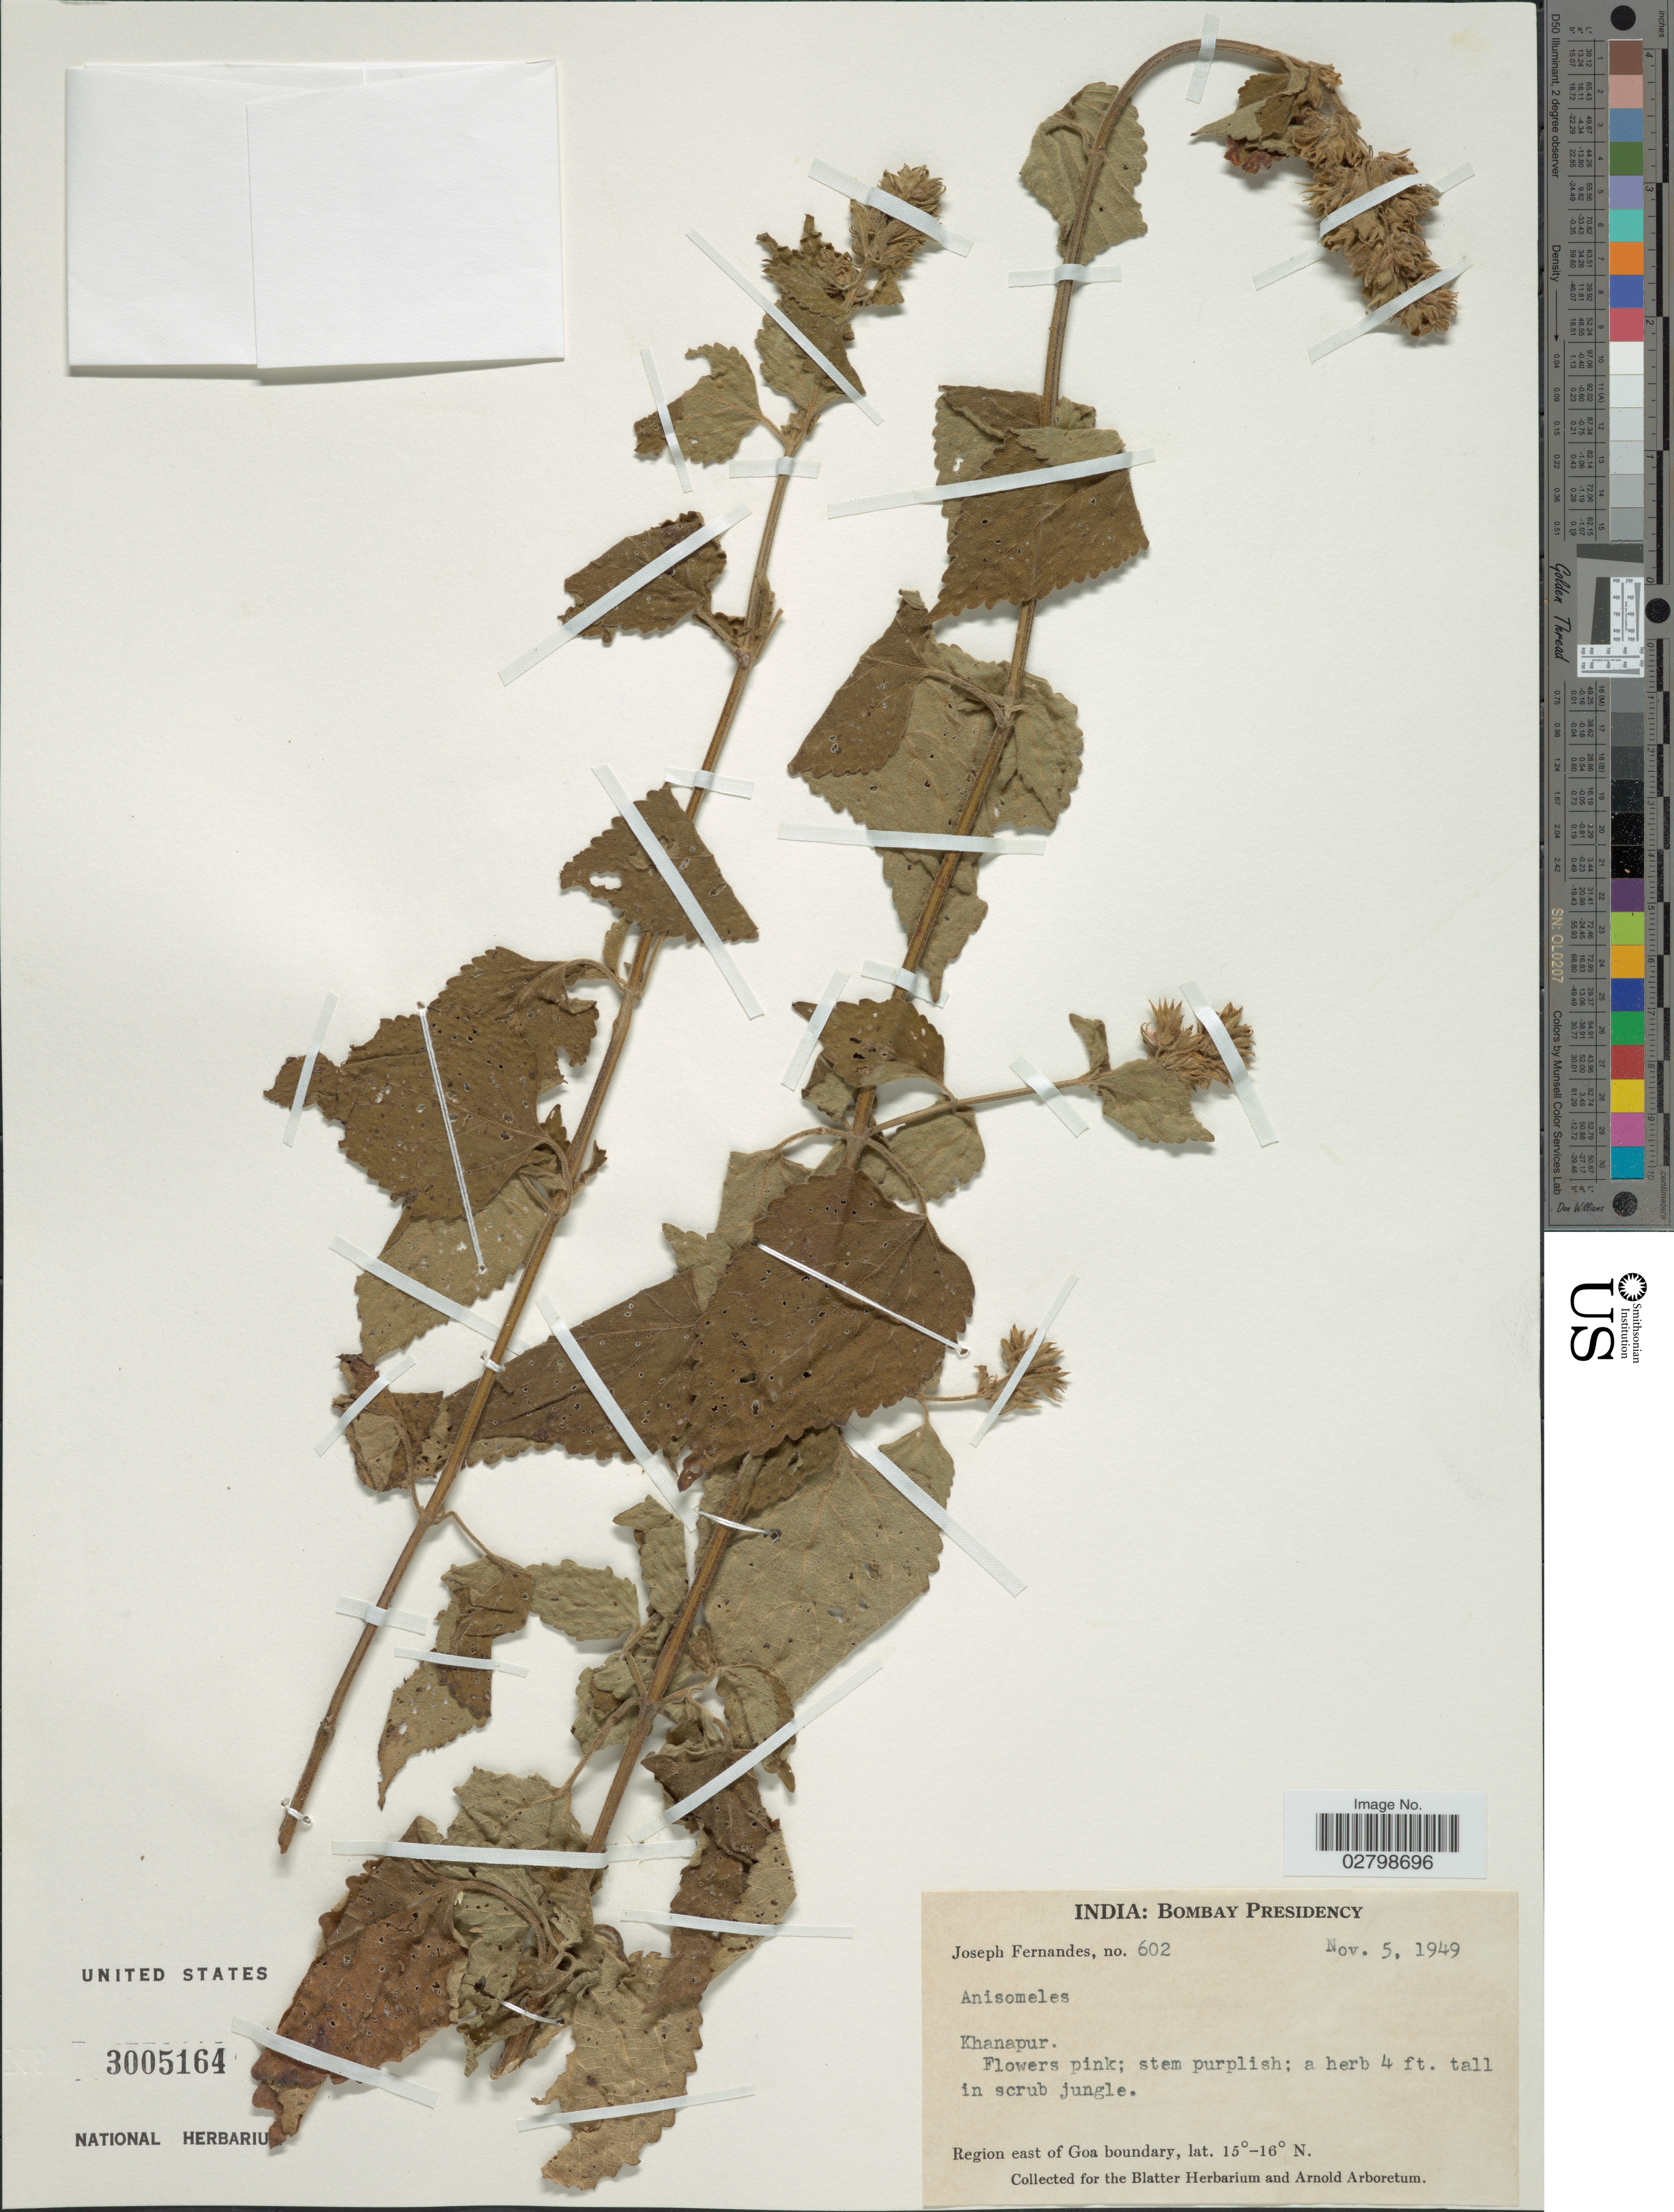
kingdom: Plantae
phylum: Tracheophyta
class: Magnoliopsida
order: Lamiales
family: Lamiaceae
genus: Anisomeles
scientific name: Anisomeles sp.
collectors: J. Fernandes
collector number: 602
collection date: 1949-11-05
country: India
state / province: Goa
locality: Bombay Presidency, Khanapur, Region east of Goa boundary.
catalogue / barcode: US 3005164